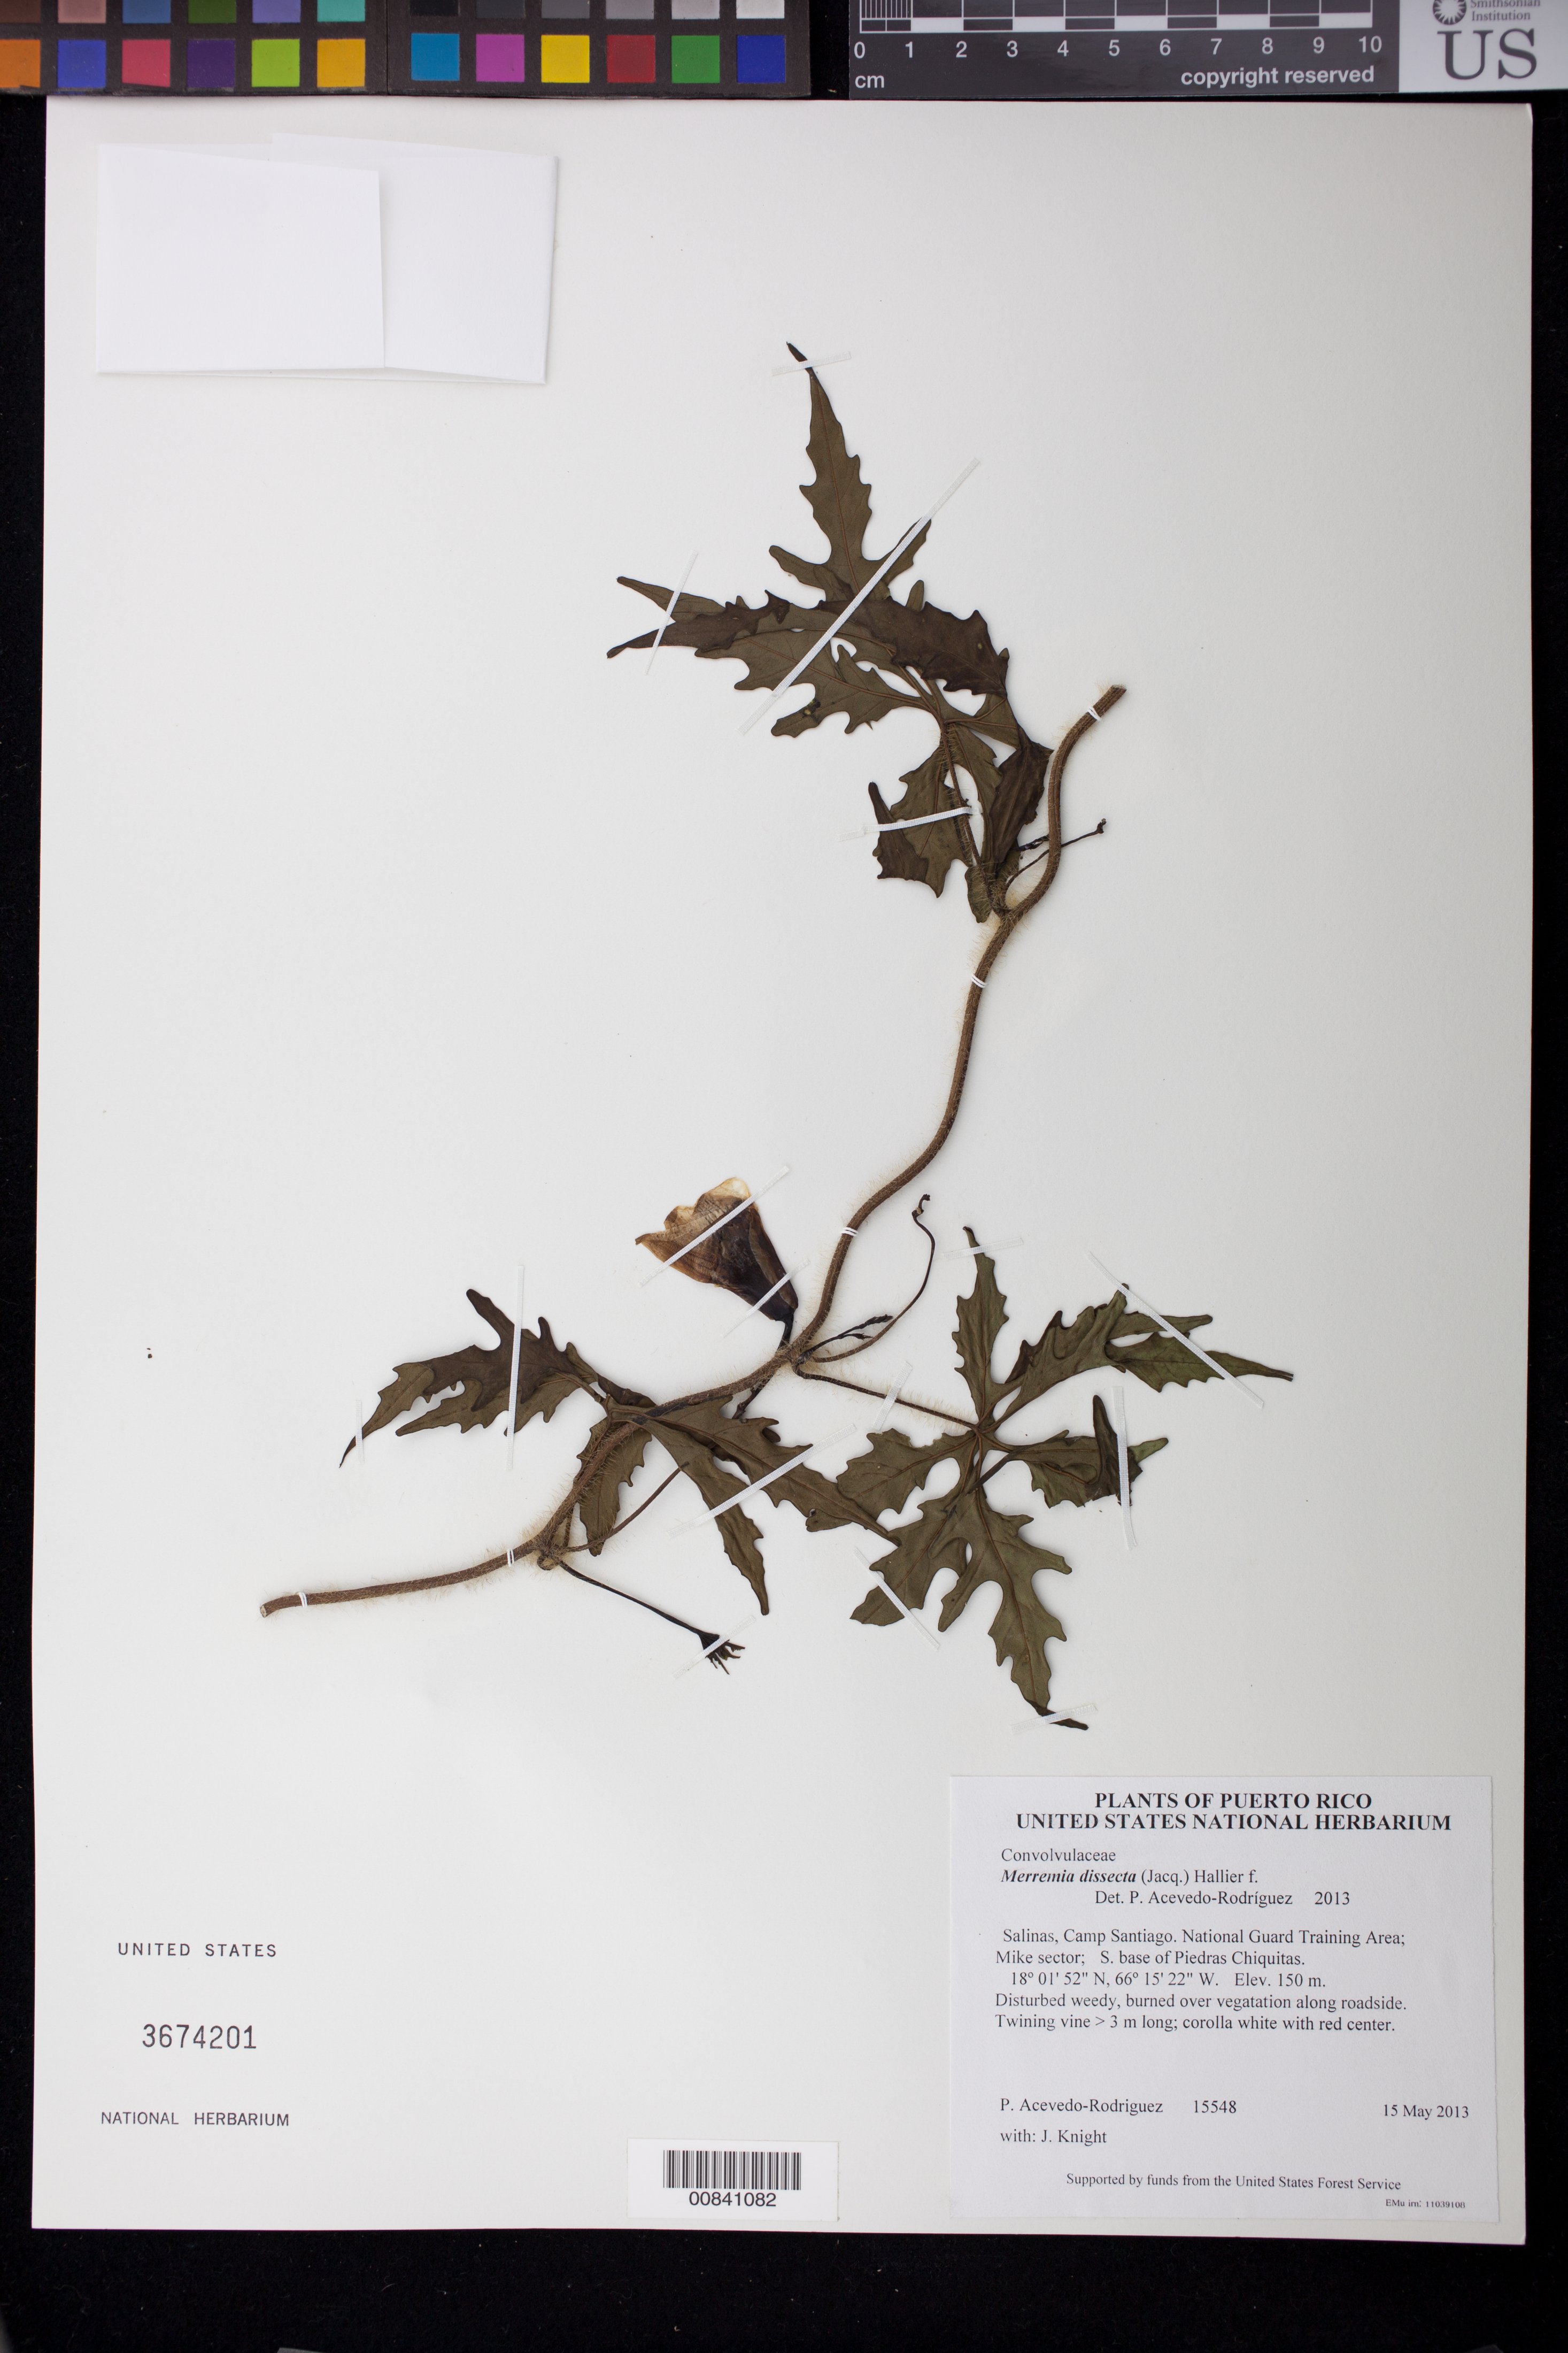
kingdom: Plantae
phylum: Tracheophyta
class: Magnoliopsida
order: Solanales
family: Convolvulaceae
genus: Distimake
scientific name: Distimake dissectus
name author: (Jacq.) A. R. Simões & Staples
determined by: Strong, Mark T., (BOT), Smithsonian Institution - National Museum of Natural History (UNITED STATES)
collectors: P. Acevedo-Rodr. & J. Knight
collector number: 15548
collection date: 2013-05-15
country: Puerto Rico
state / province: Salinas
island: Puerto Rico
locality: Camp Santiago. National Guard Training Area; Mike sector; S. base of Piedras Chiquitas.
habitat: Disturbed weedy, burned over vegatation along roadside.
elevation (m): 150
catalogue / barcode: US 3674201